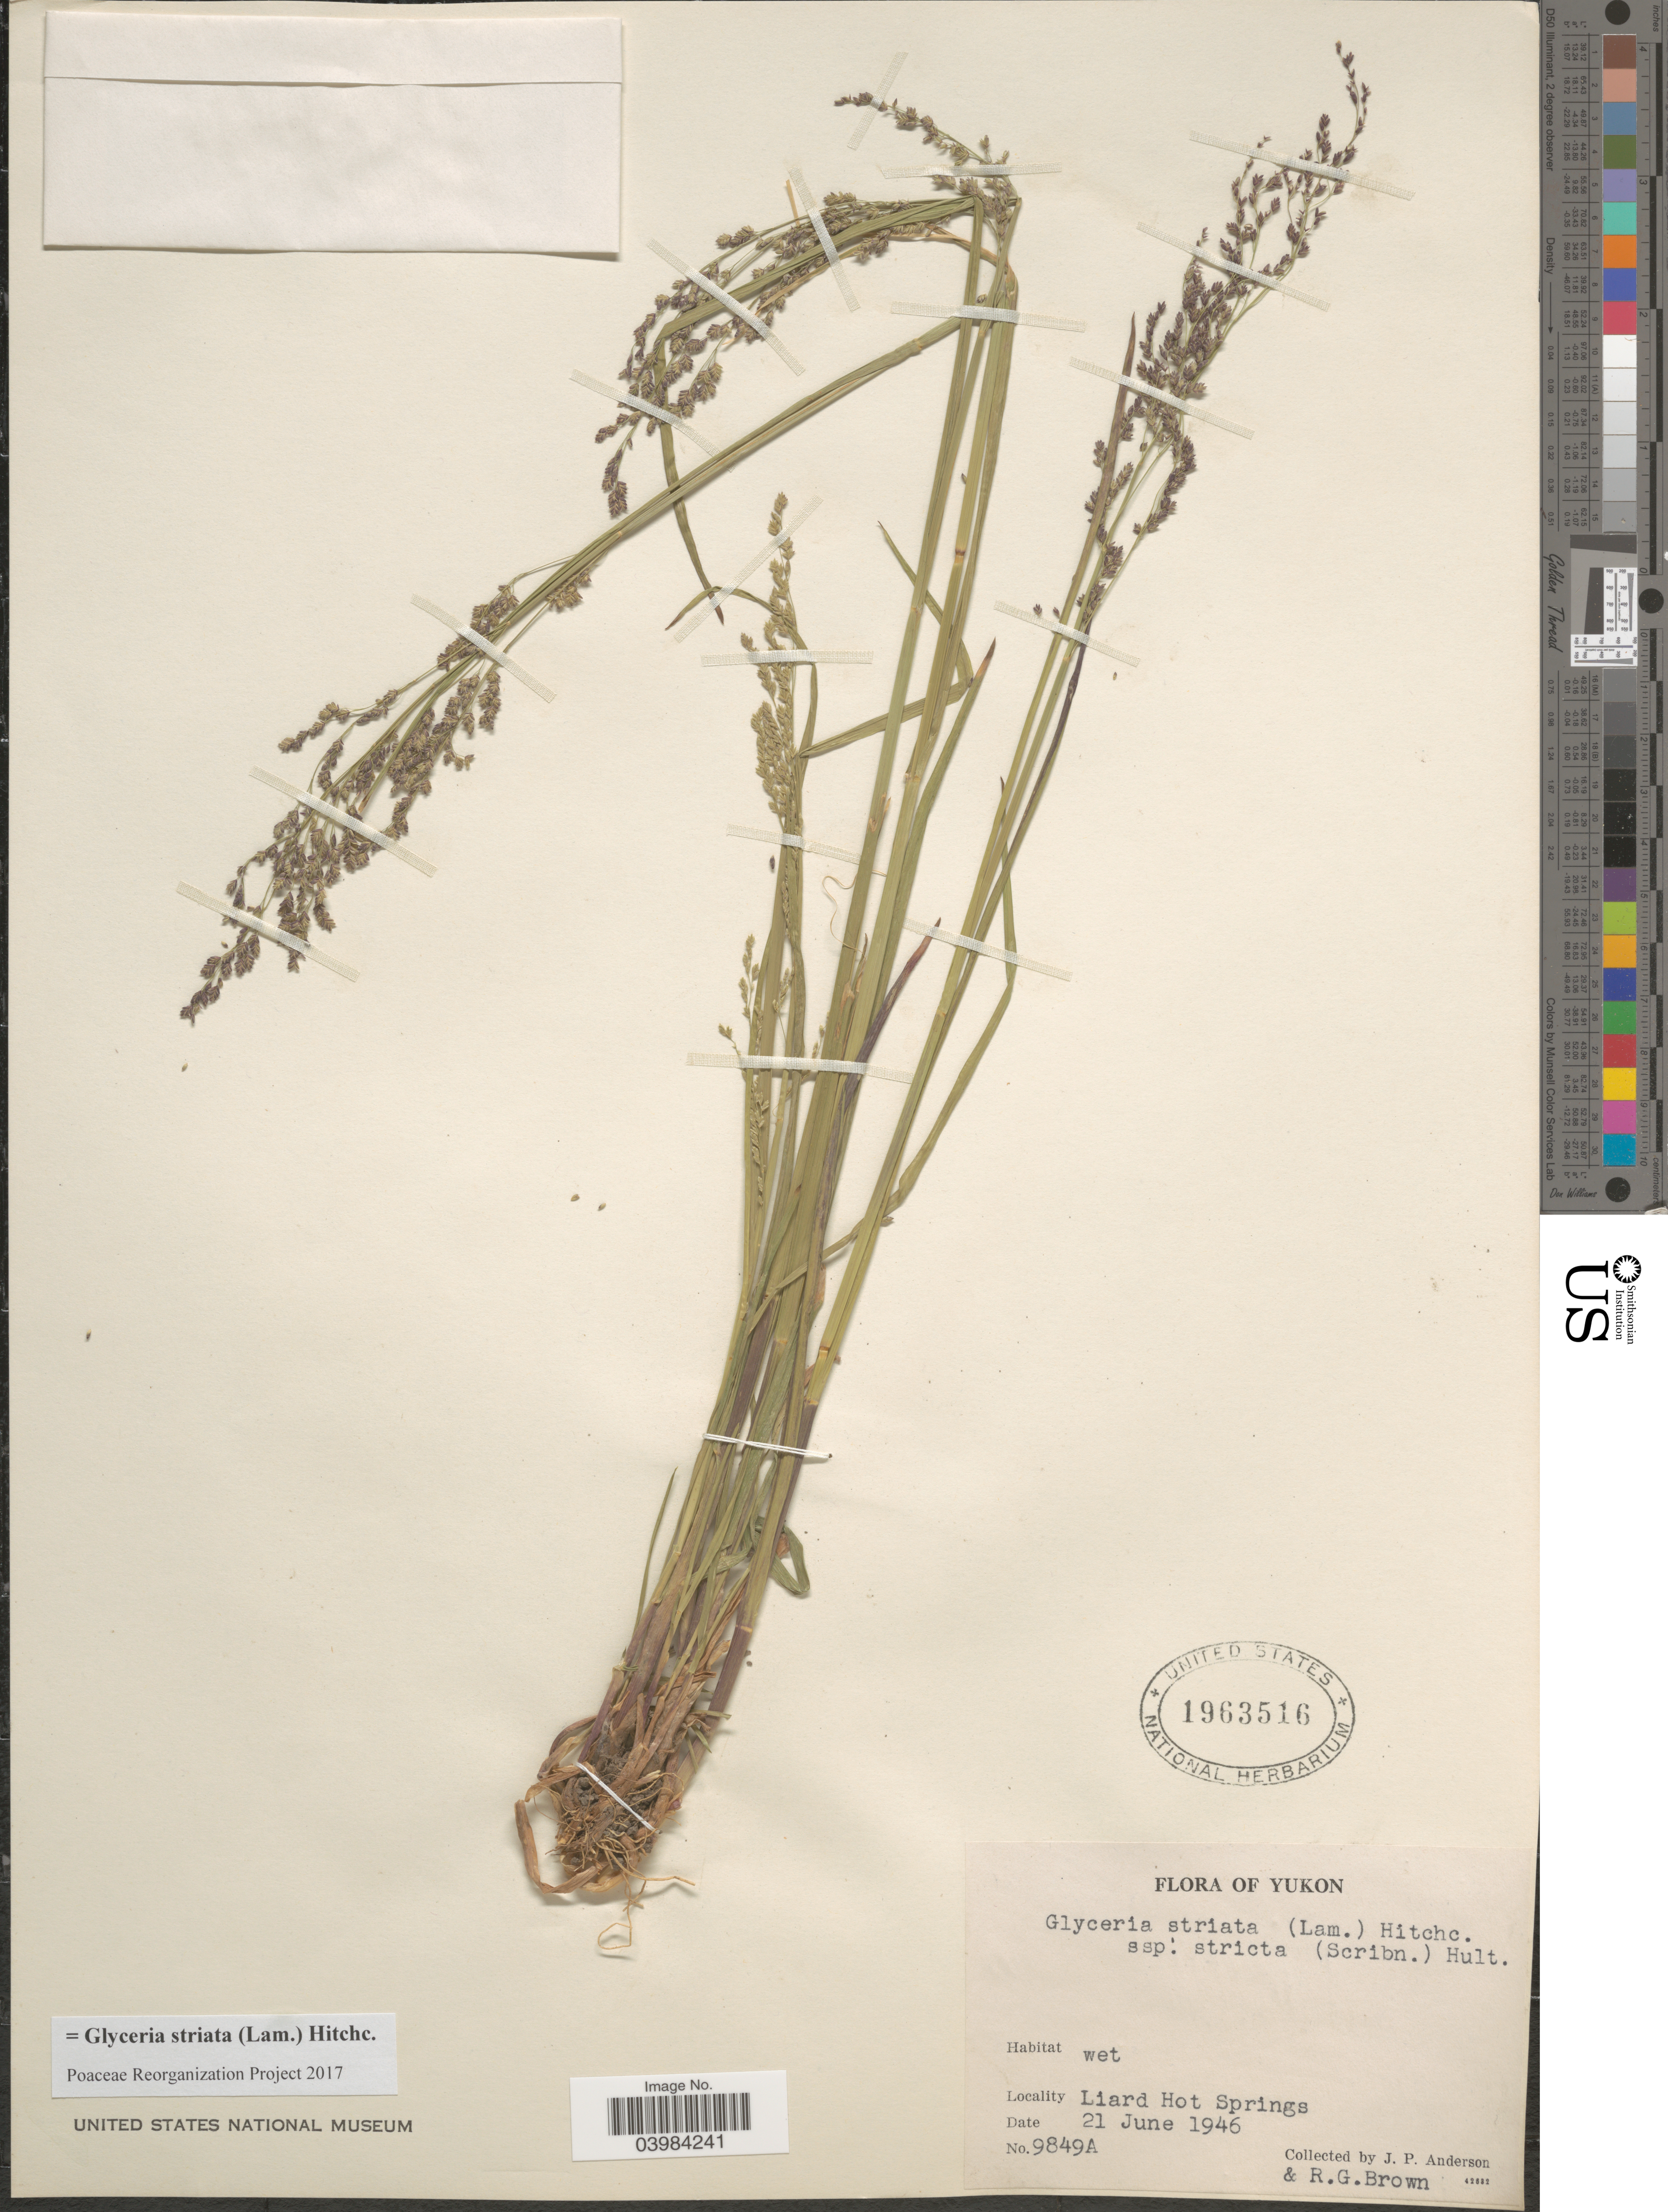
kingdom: Plantae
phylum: Tracheophyta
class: Liliopsida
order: Poales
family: Poaceae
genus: Glyceria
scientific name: Glyceria striata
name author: (Lam.) Hitchc.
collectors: J. P. Anderson & R. G. Brown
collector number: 9849A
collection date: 1946-06-21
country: Canada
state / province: Yukon Territory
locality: Yukon. Liard Hot Springs.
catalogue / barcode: US 1963516